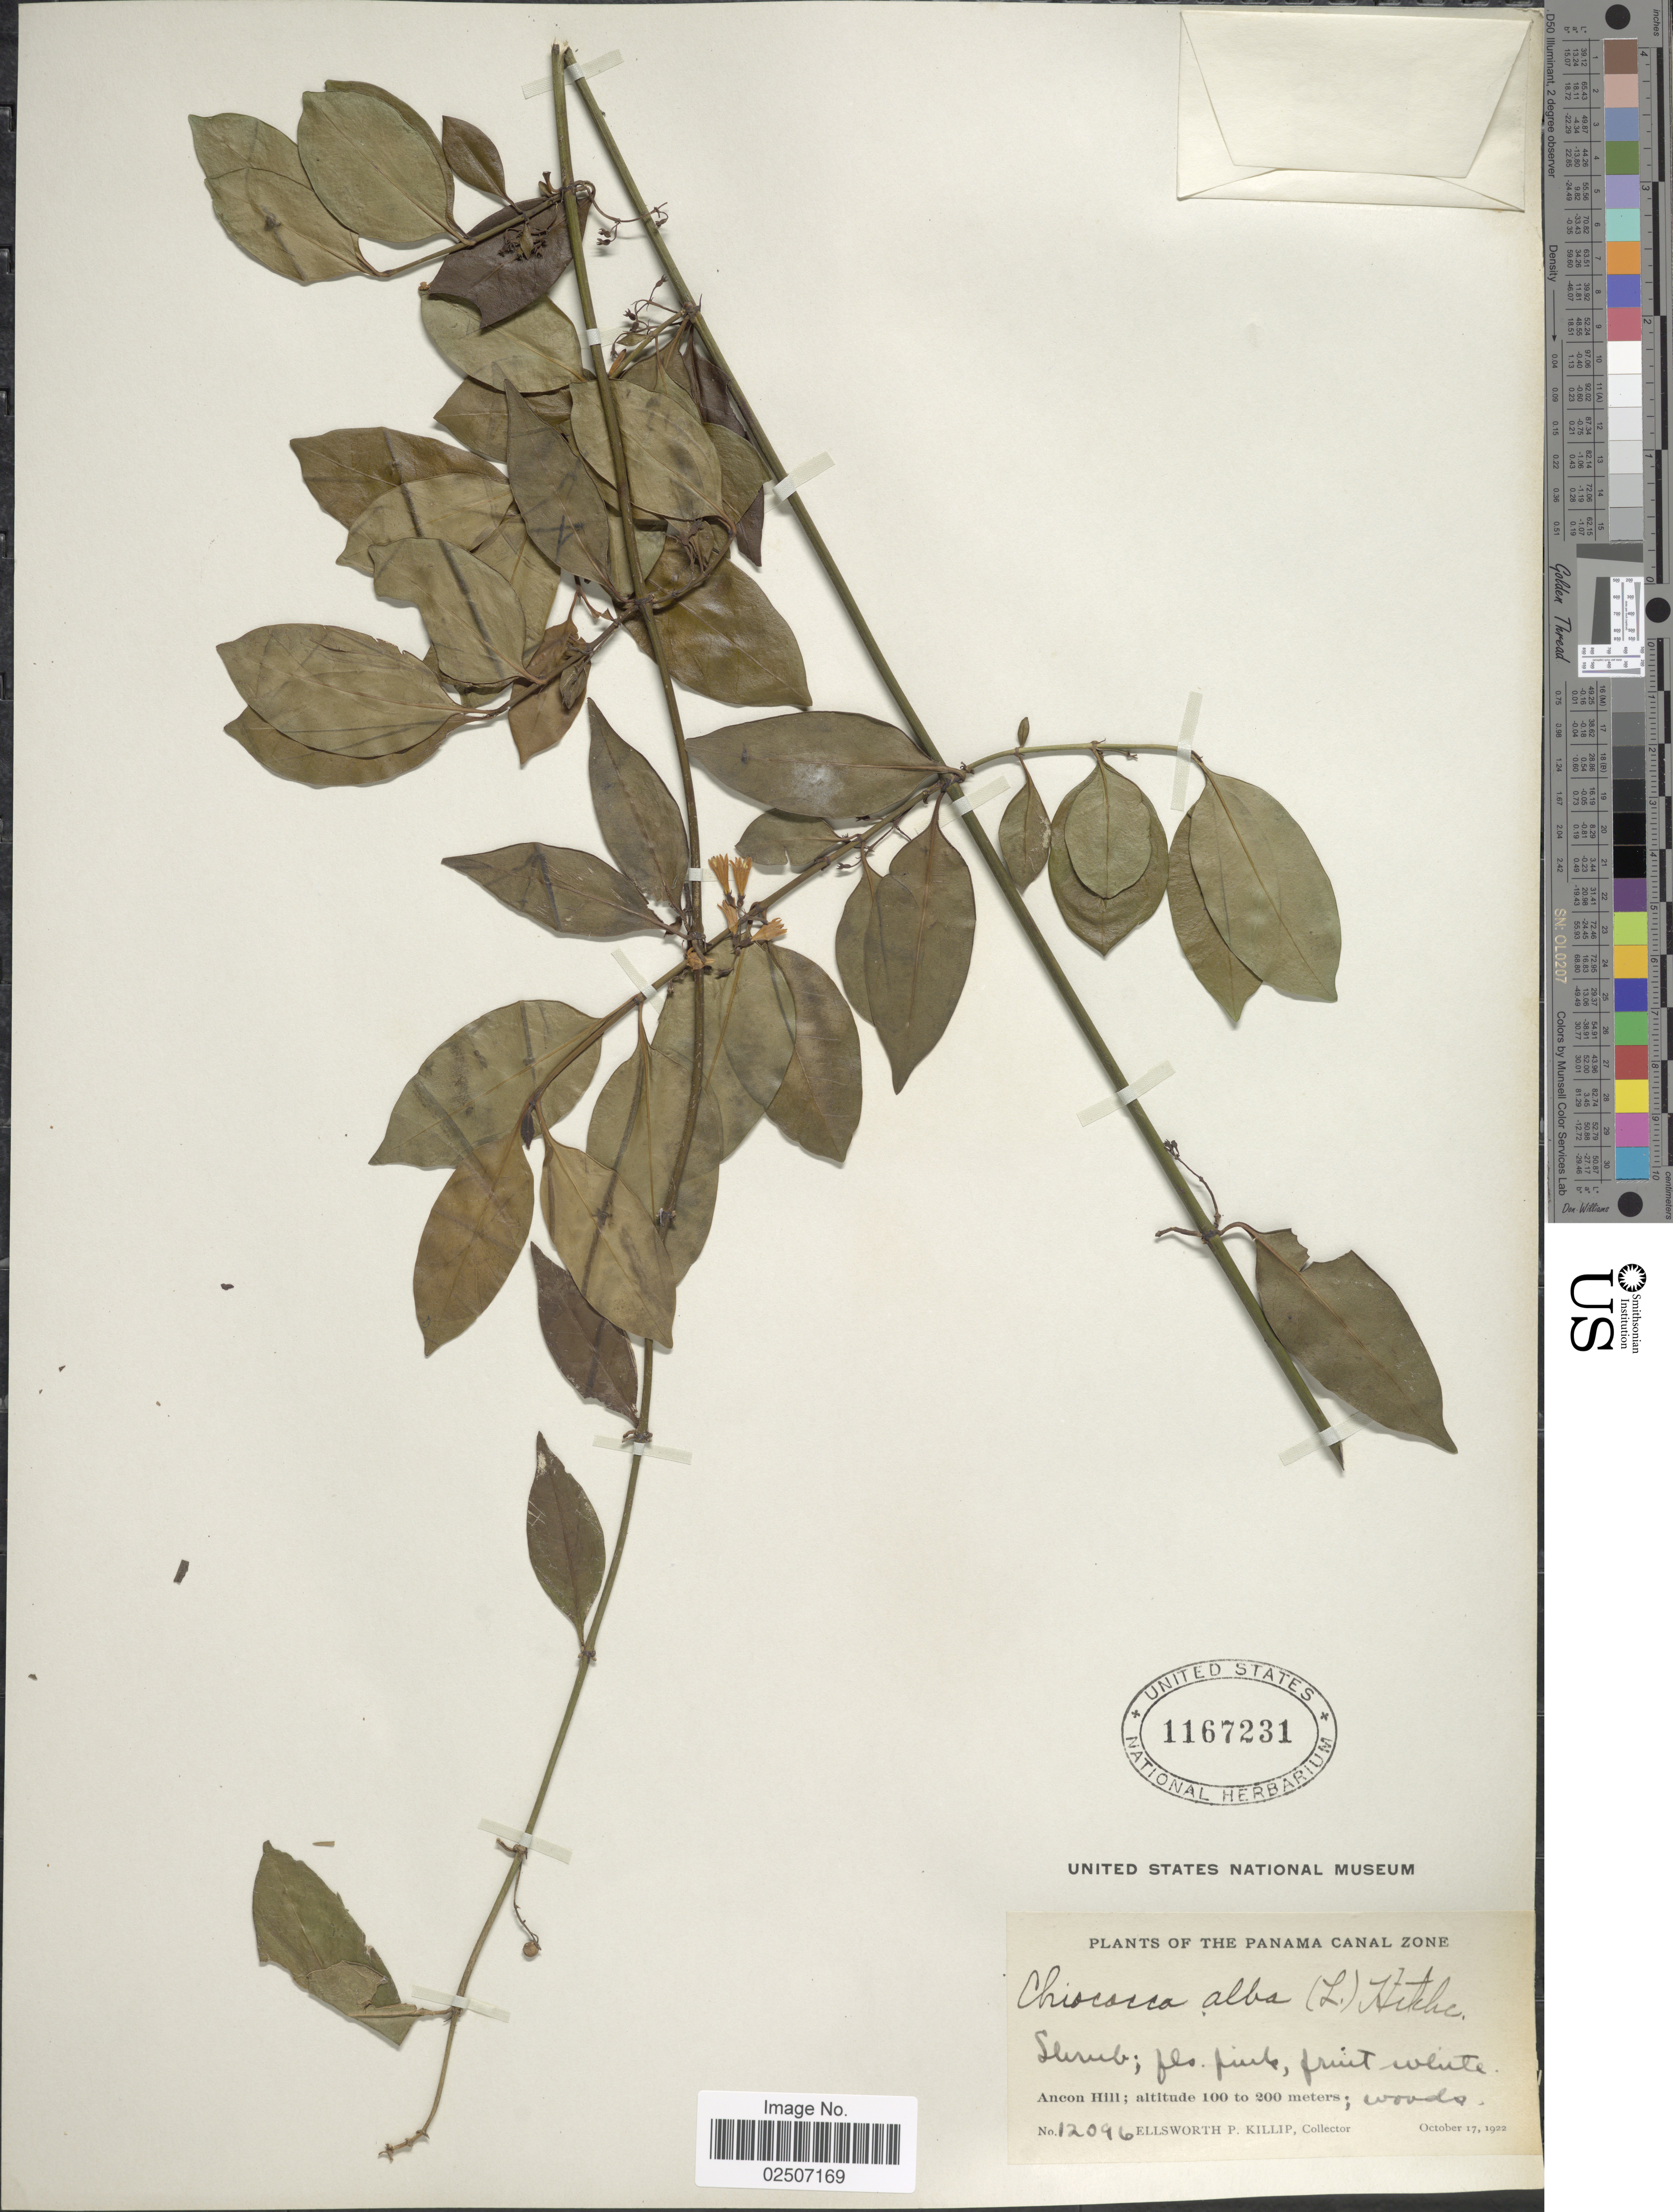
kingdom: Plantae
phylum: Tracheophyta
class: Magnoliopsida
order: Gentianales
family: Rubiaceae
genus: Chiococca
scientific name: Chiococca alba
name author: (L.) Hitchc.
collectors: E. P. Killip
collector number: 12096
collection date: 1922-10-17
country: Panama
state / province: Colón / Panamá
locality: Panama Canal Zone. Ancon Hill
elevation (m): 100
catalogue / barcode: US 1167231